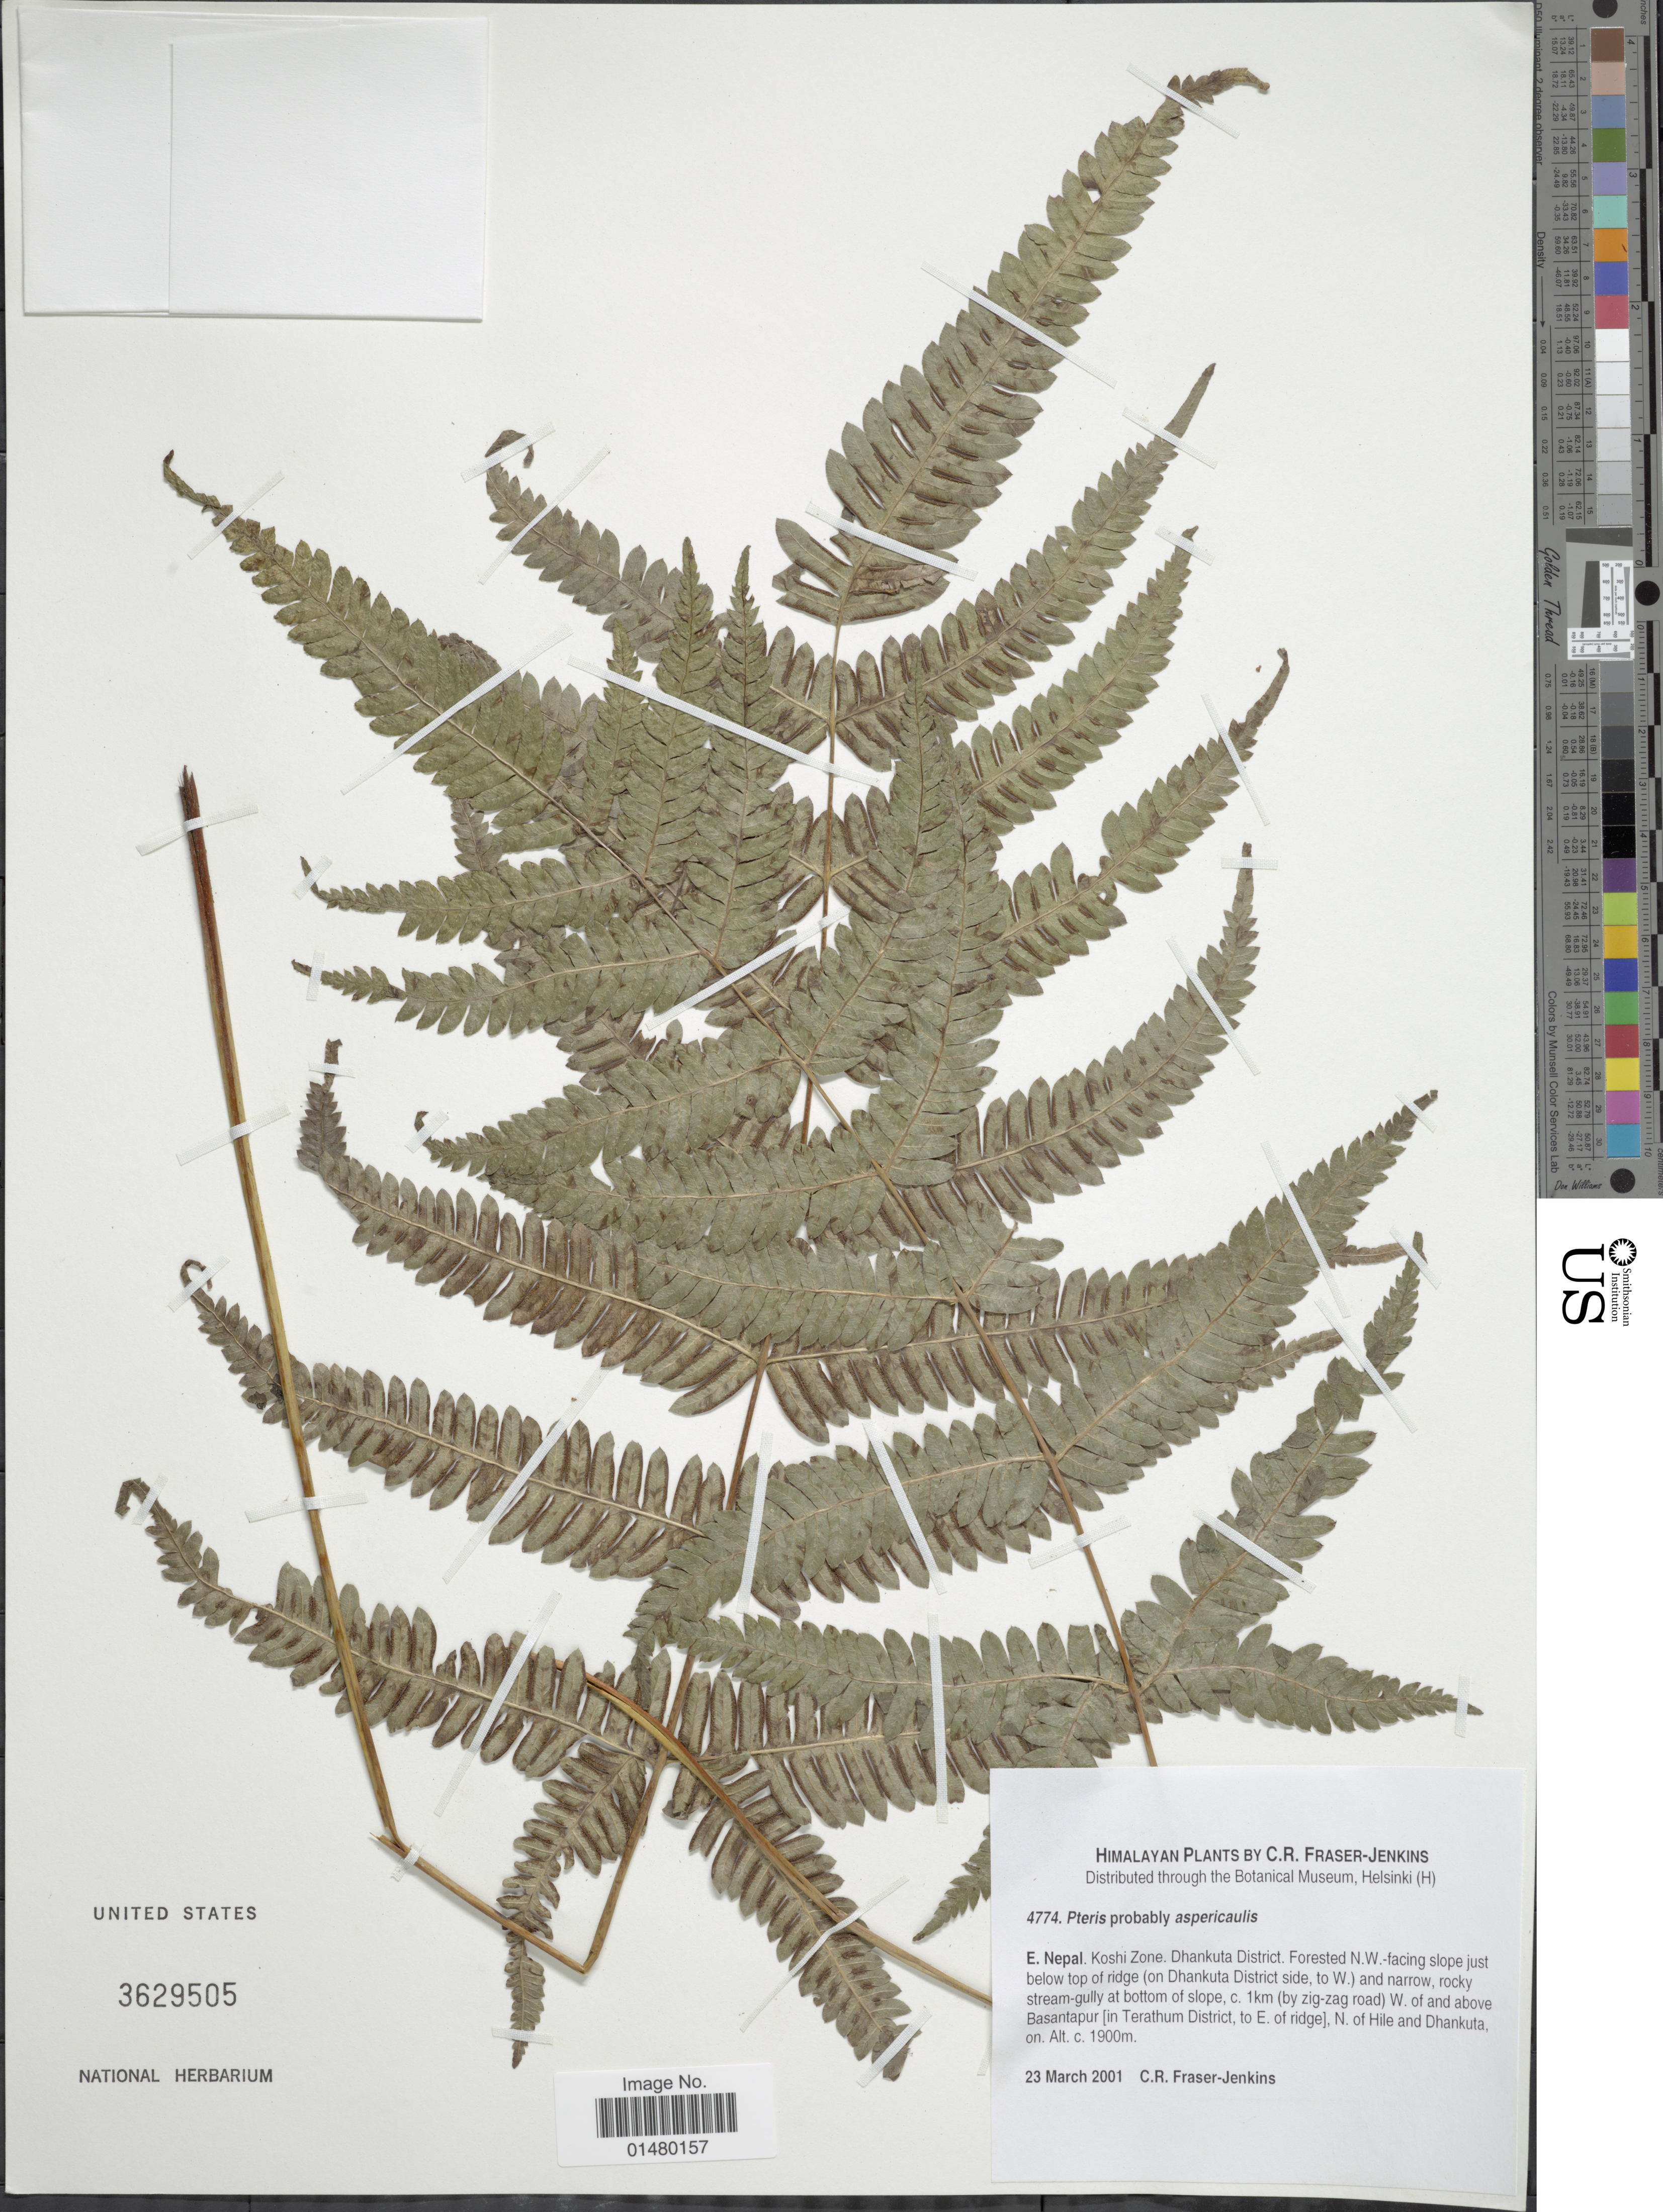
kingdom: Plantae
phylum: Tracheophyta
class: Polypodiopsida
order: Polypodiales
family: Pteridaceae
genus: Pteris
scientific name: Pteris aspericaulis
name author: Wall. ex Hieron.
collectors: C. R. Fraser-Jenkins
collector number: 4774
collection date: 2001-03-23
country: Nepal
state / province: Kosi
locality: E Nepal. Koshi Zone. Dhankuta District. Forested N.W.-facing slope just below top ridge (on Dhankuta District side, to W.) and narrow, rocky stream-gully at bottom of slope, c. 1km (by zig-zag road) W. of and above Basantapur [in Terathum District, to E of ridge], N. of Hile and Dhankuta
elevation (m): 1900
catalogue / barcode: US 3629505